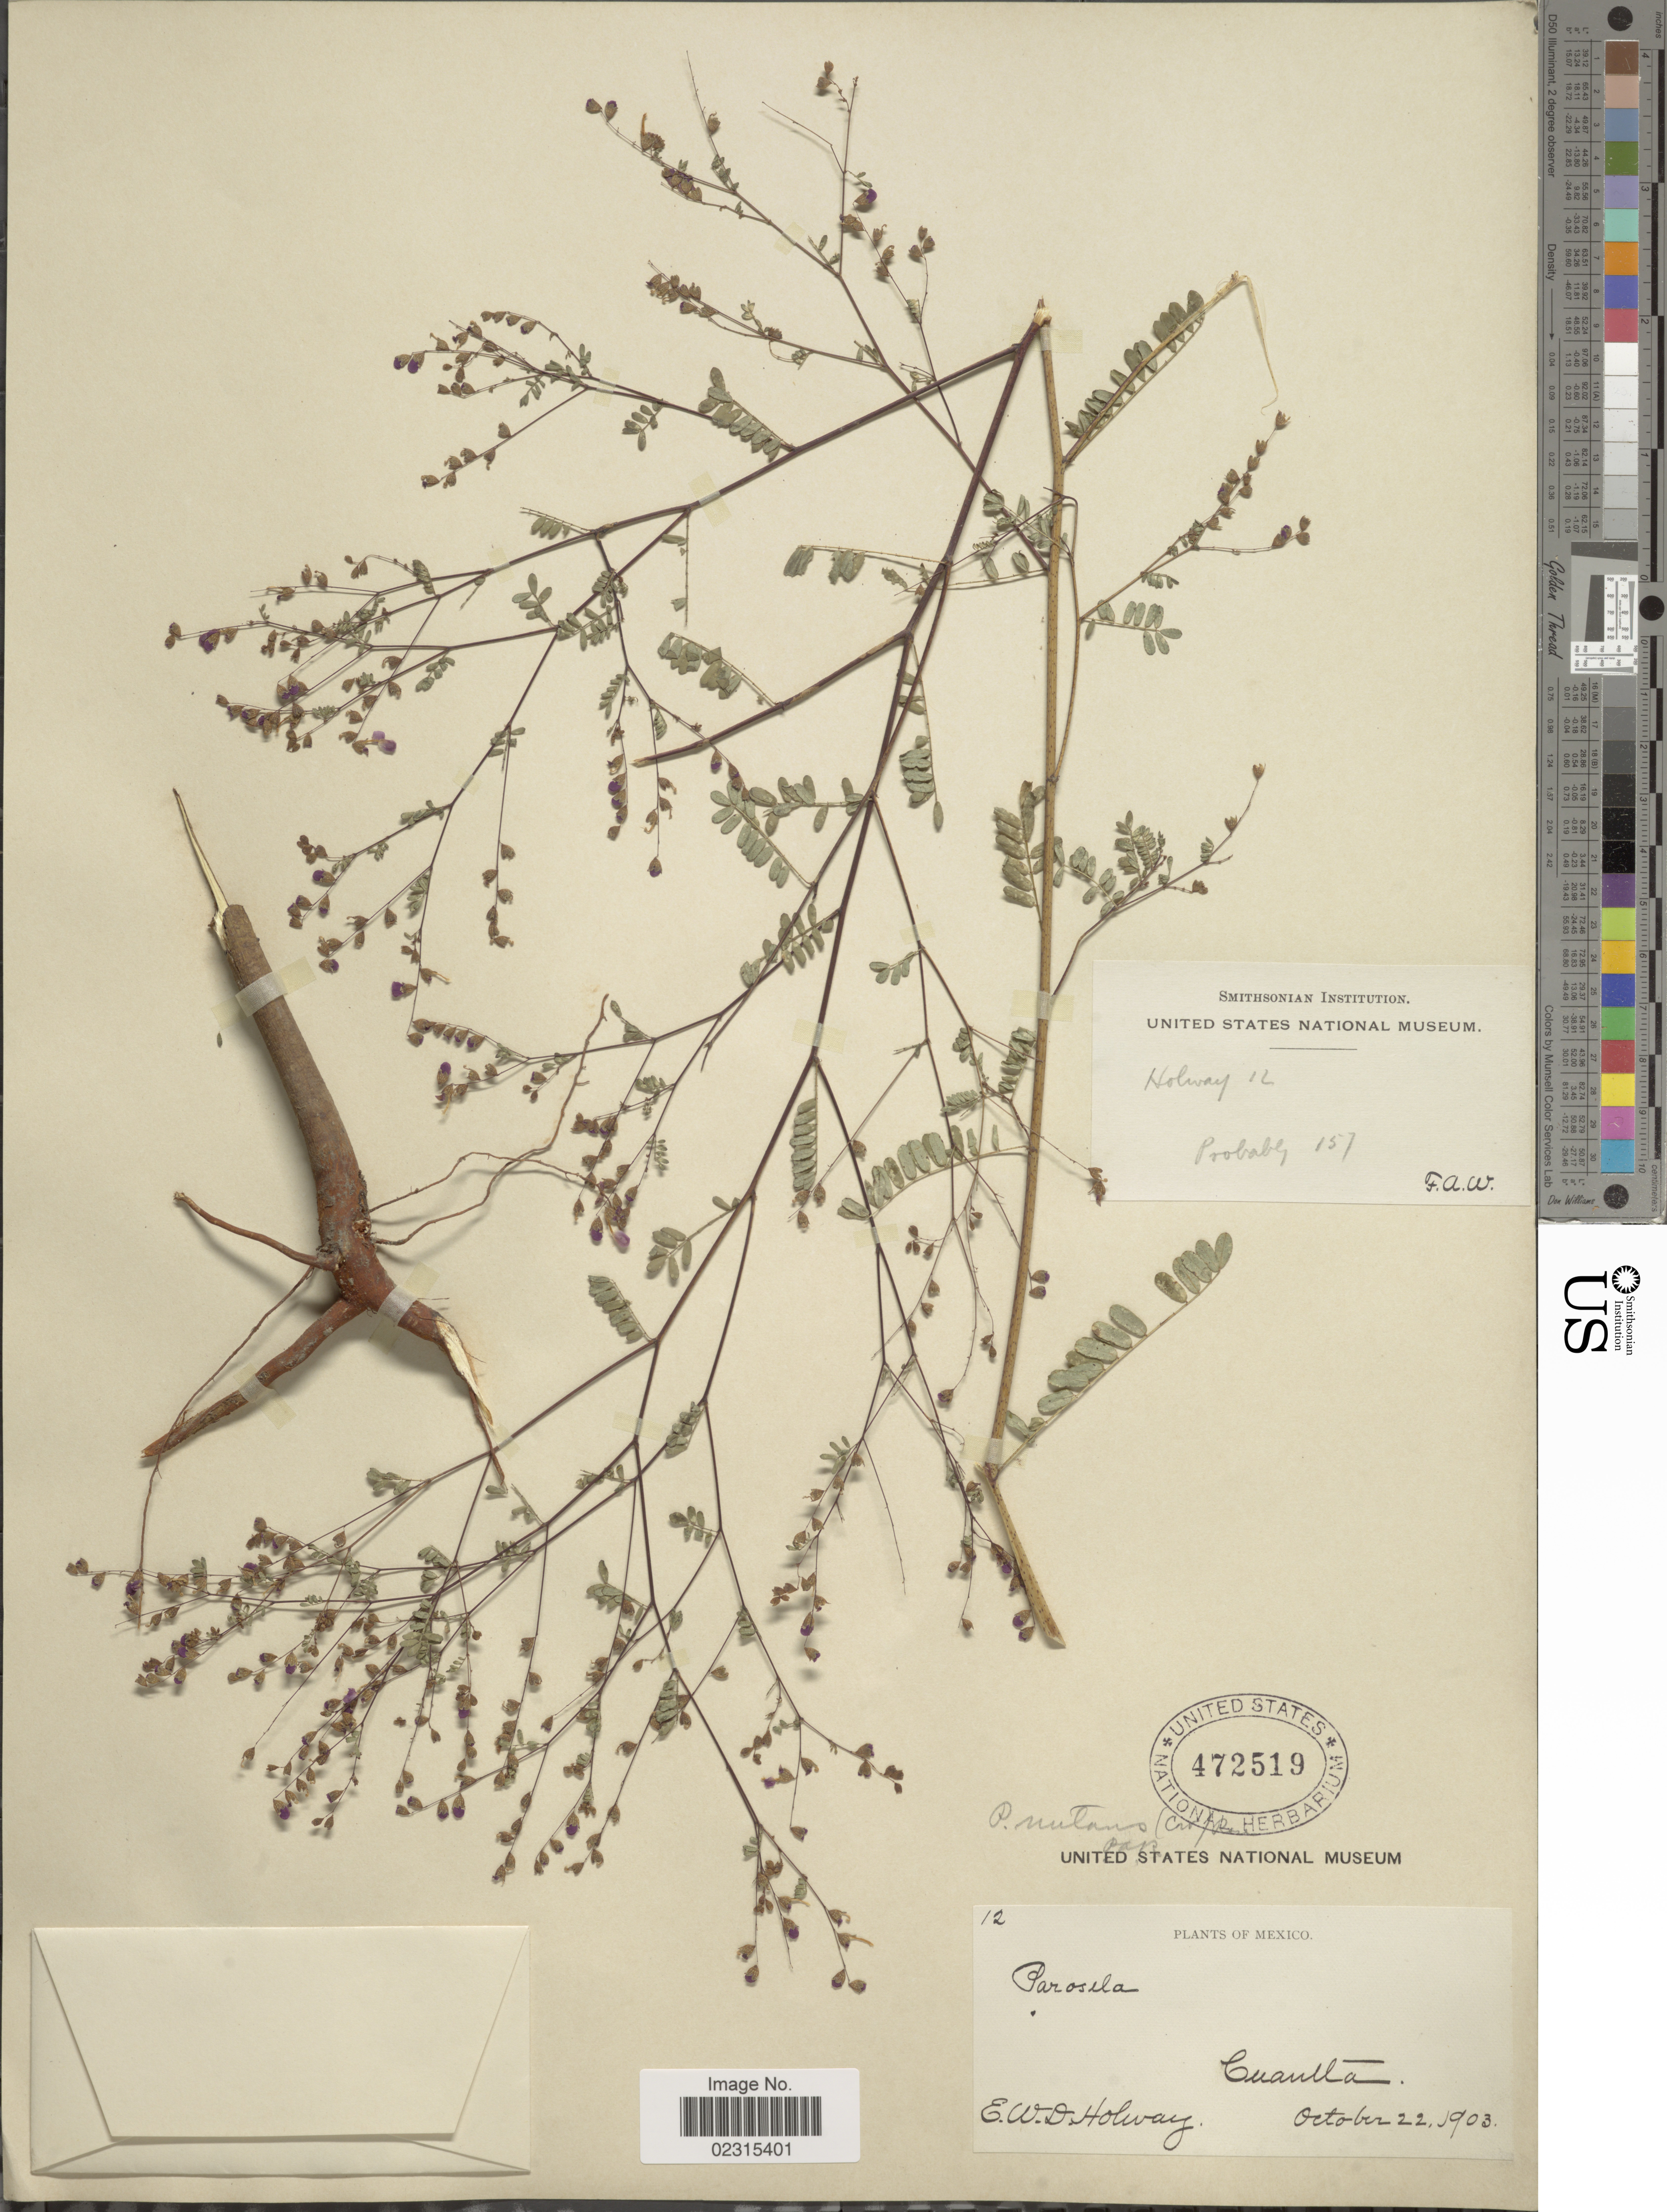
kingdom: Plantae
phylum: Tracheophyta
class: Magnoliopsida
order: Fabales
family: Fabaceae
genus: Marina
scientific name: Marina nutans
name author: (Cav.) Barneby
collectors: E. W. D. Holway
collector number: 12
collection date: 1903-10-22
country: Mexico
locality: Cuanila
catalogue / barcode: US 472519